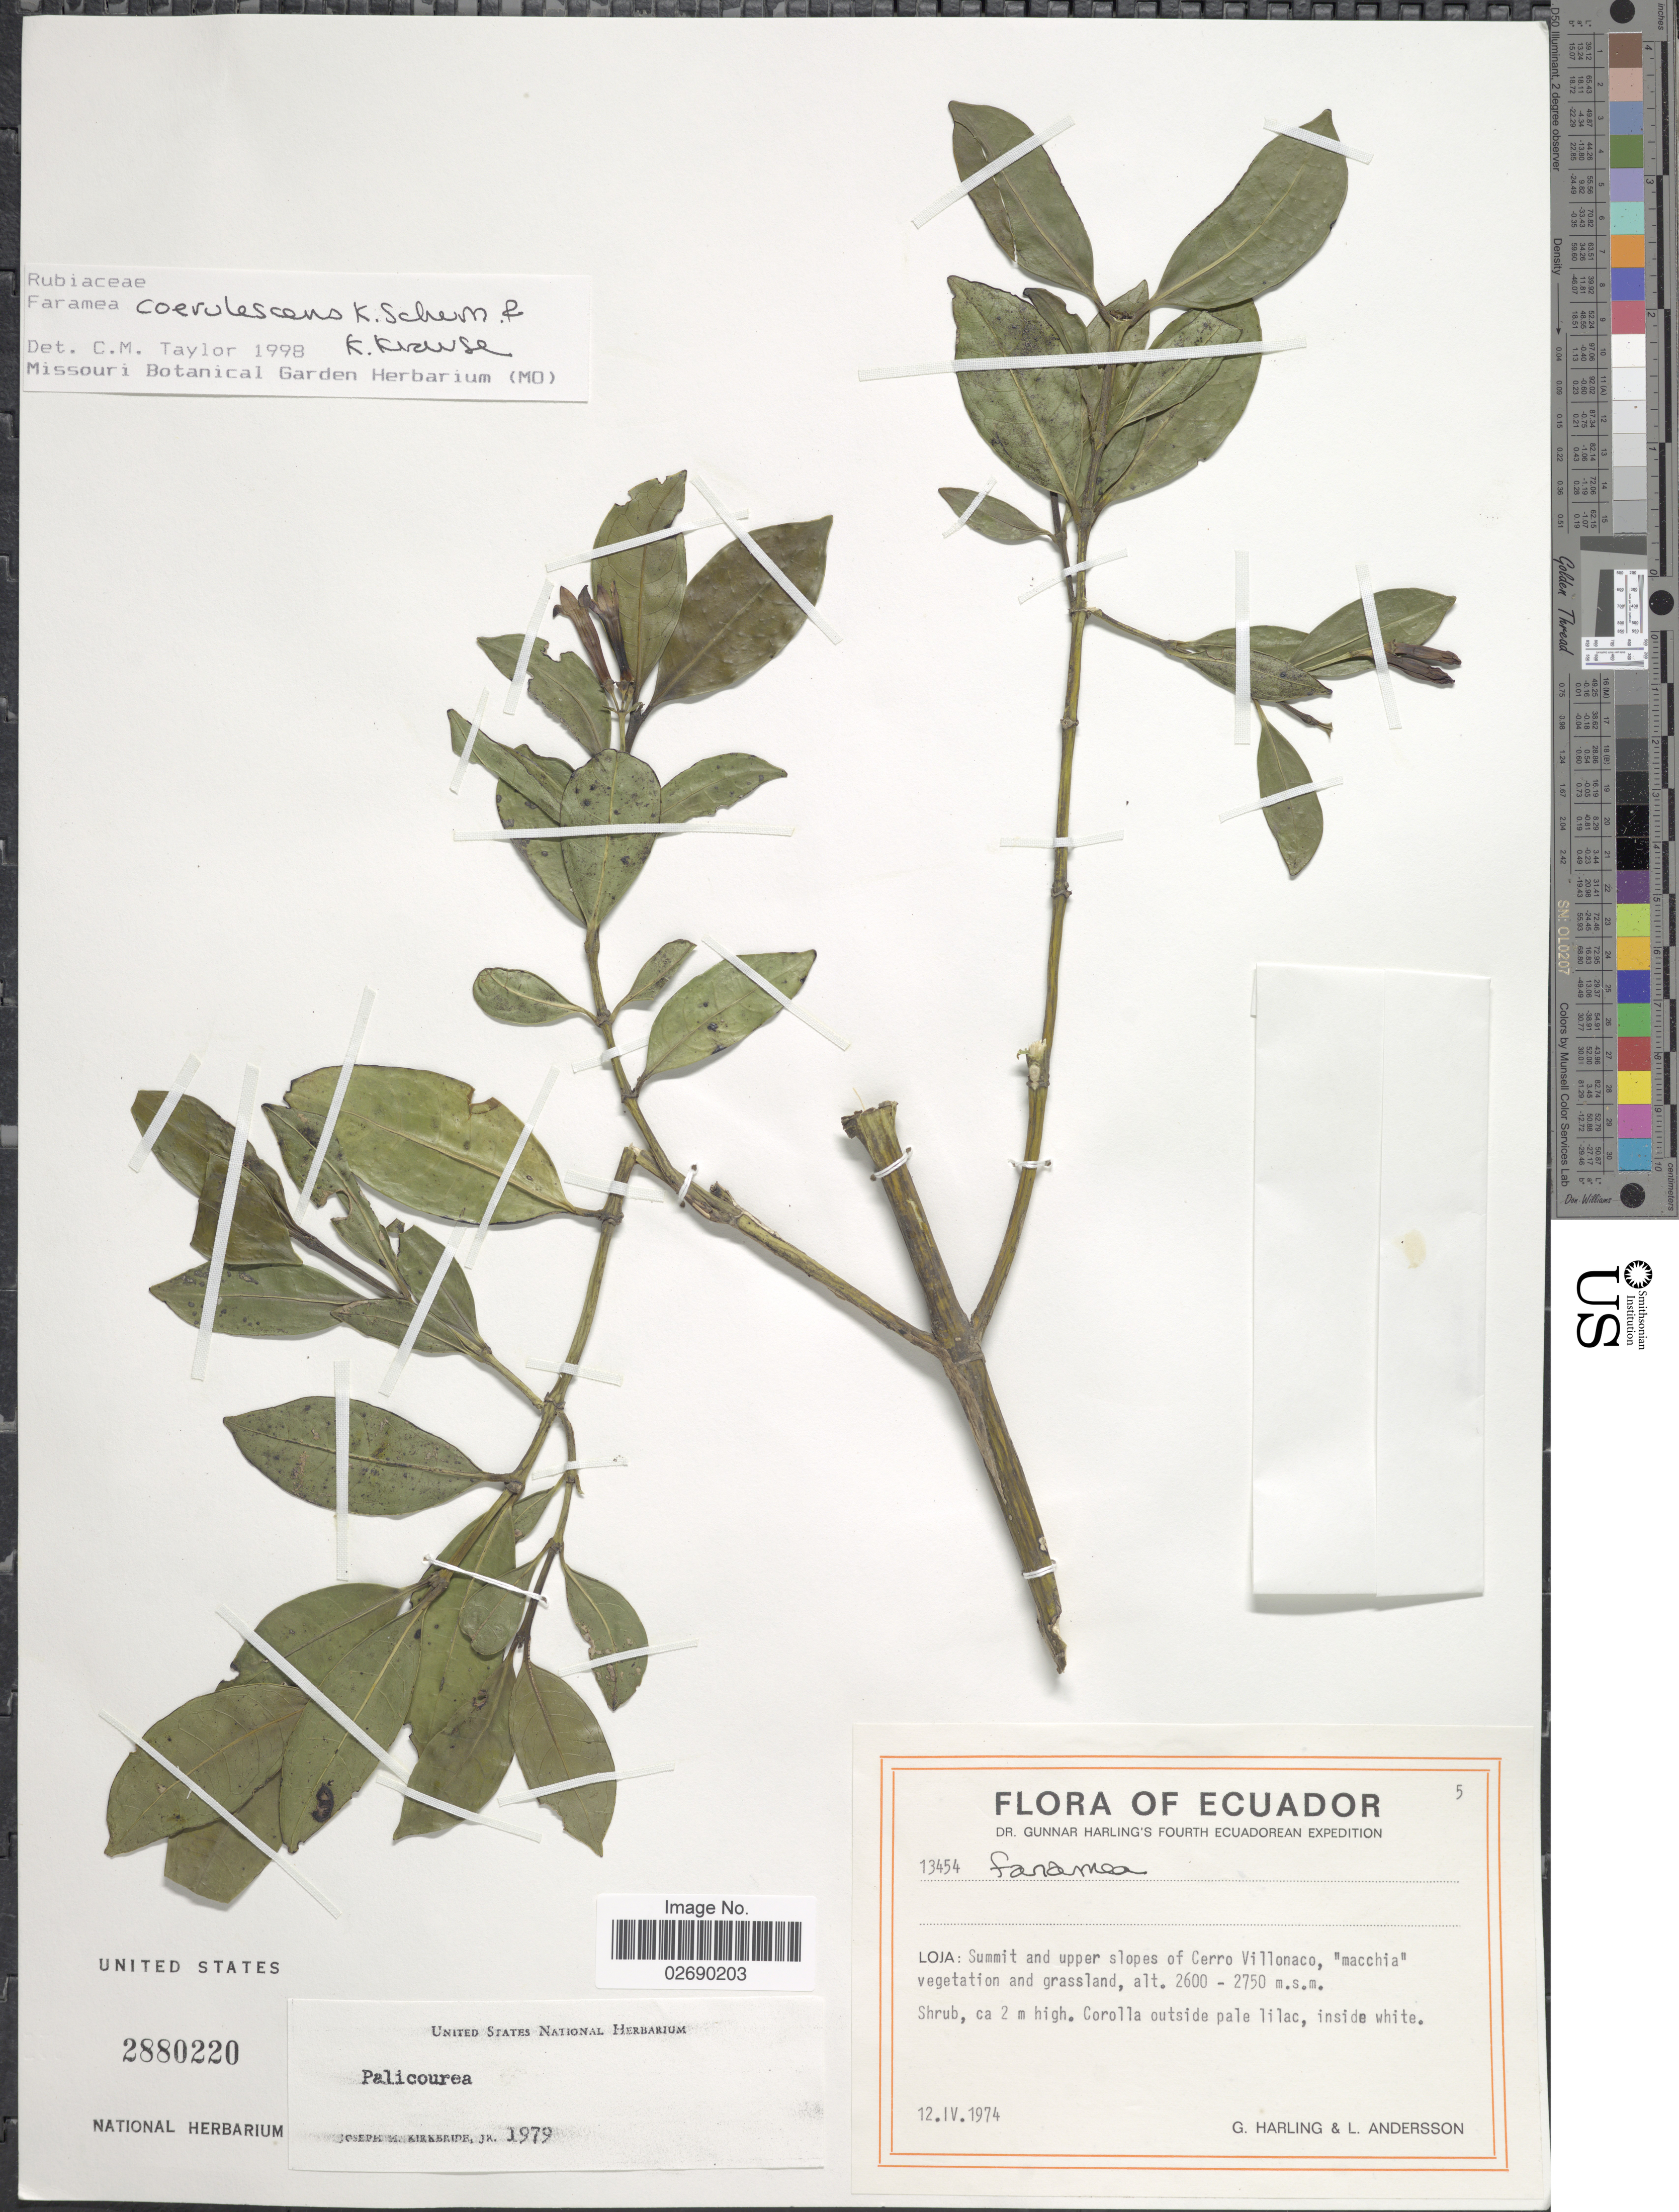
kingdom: Plantae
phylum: Tracheophyta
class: Magnoliopsida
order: Gentianales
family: Rubiaceae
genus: Faramea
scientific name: Faramea coerulescens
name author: K. Schum. & K. Krause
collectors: G. Harling & L. Andersson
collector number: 13454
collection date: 1974-04-12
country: Ecuador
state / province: Loja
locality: Summit and upper slopes of Cerro Villonaco, 'macchia' vegetation and grassland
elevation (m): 2600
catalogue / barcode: US 2880220